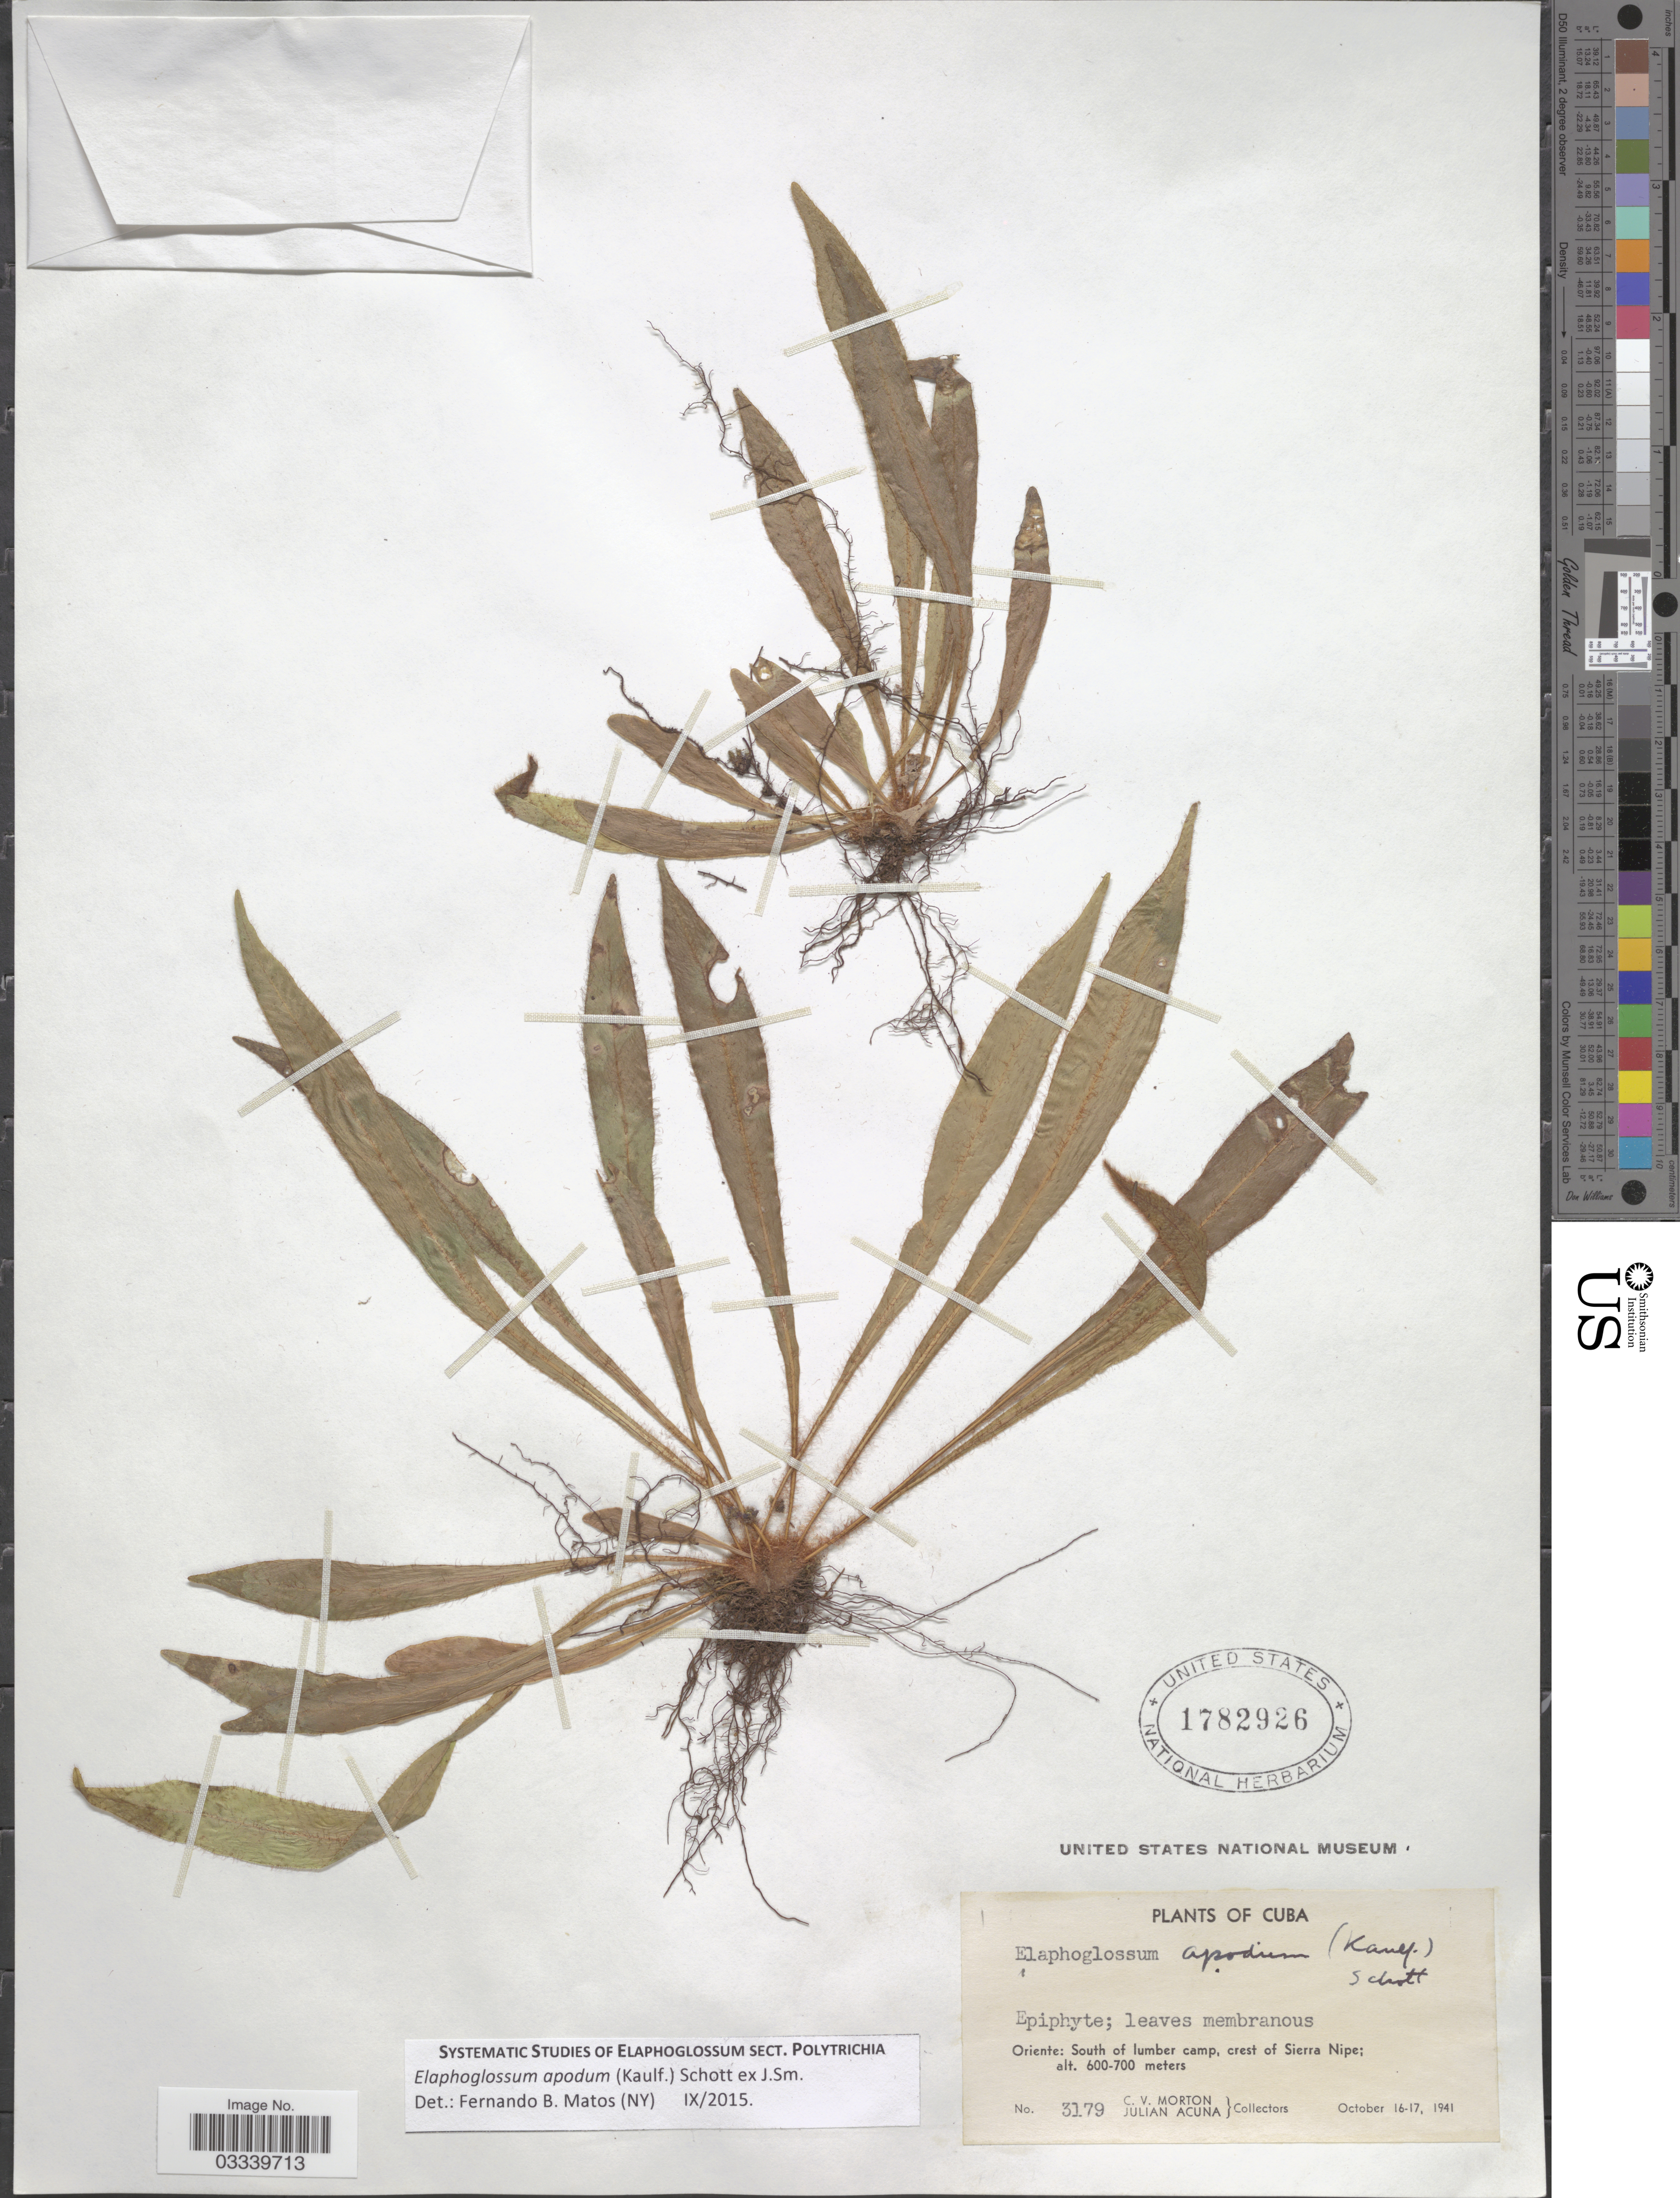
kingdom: Plantae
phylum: Tracheophyta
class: Polypodiopsida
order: Polypodiales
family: Dryopteridaceae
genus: Elaphoglossum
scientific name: Elaphoglossum apodum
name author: (Kaulf.) Schott ex J. Sm.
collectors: C. V. Morton & R. Acuña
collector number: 3179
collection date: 1941-10-16/1941-10-17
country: Cuba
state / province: Oriente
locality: South of lumber camp, crest of Sierra Nipe.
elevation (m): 600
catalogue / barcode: US 1782926